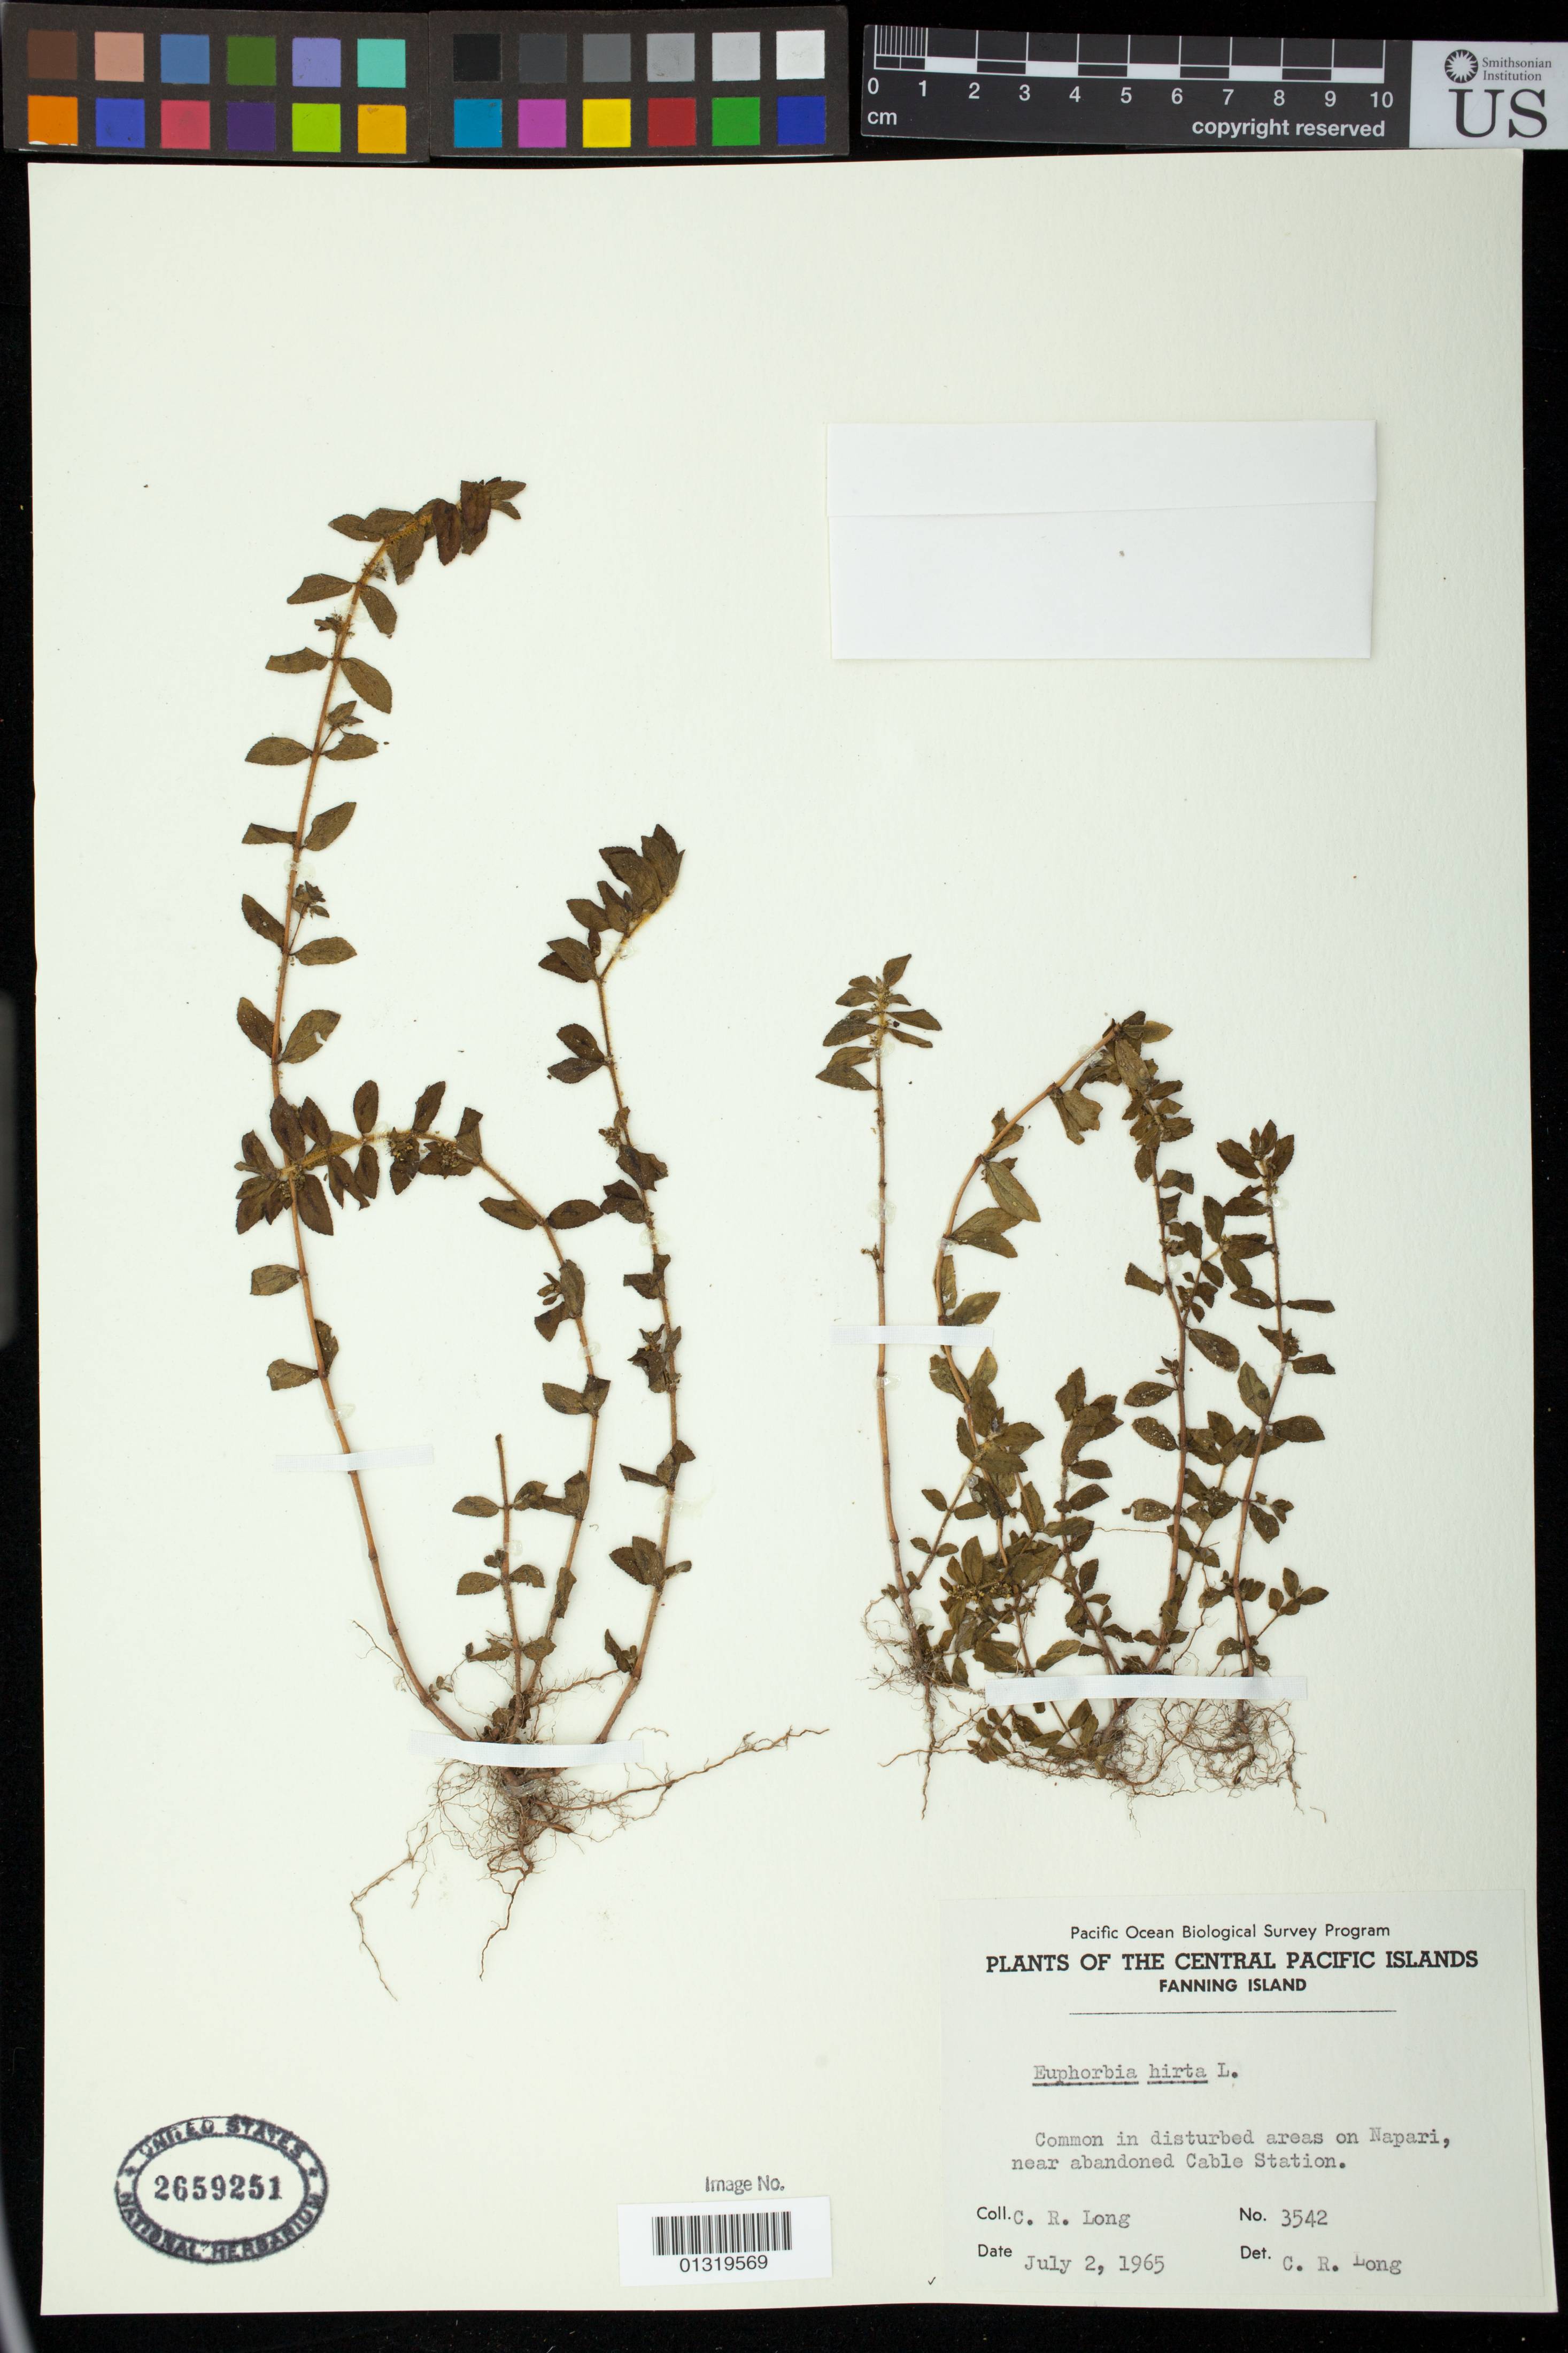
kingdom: Plantae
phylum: Tracheophyta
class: Magnoliopsida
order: Malpighiales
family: Euphorbiaceae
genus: Euphorbia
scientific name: Euphorbia hirta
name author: L.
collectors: C. R. Long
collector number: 3542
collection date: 1965-07-02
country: Kiribati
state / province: Fanning Island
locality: on Napari, near abandoned Cable Station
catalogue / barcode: US 2659251